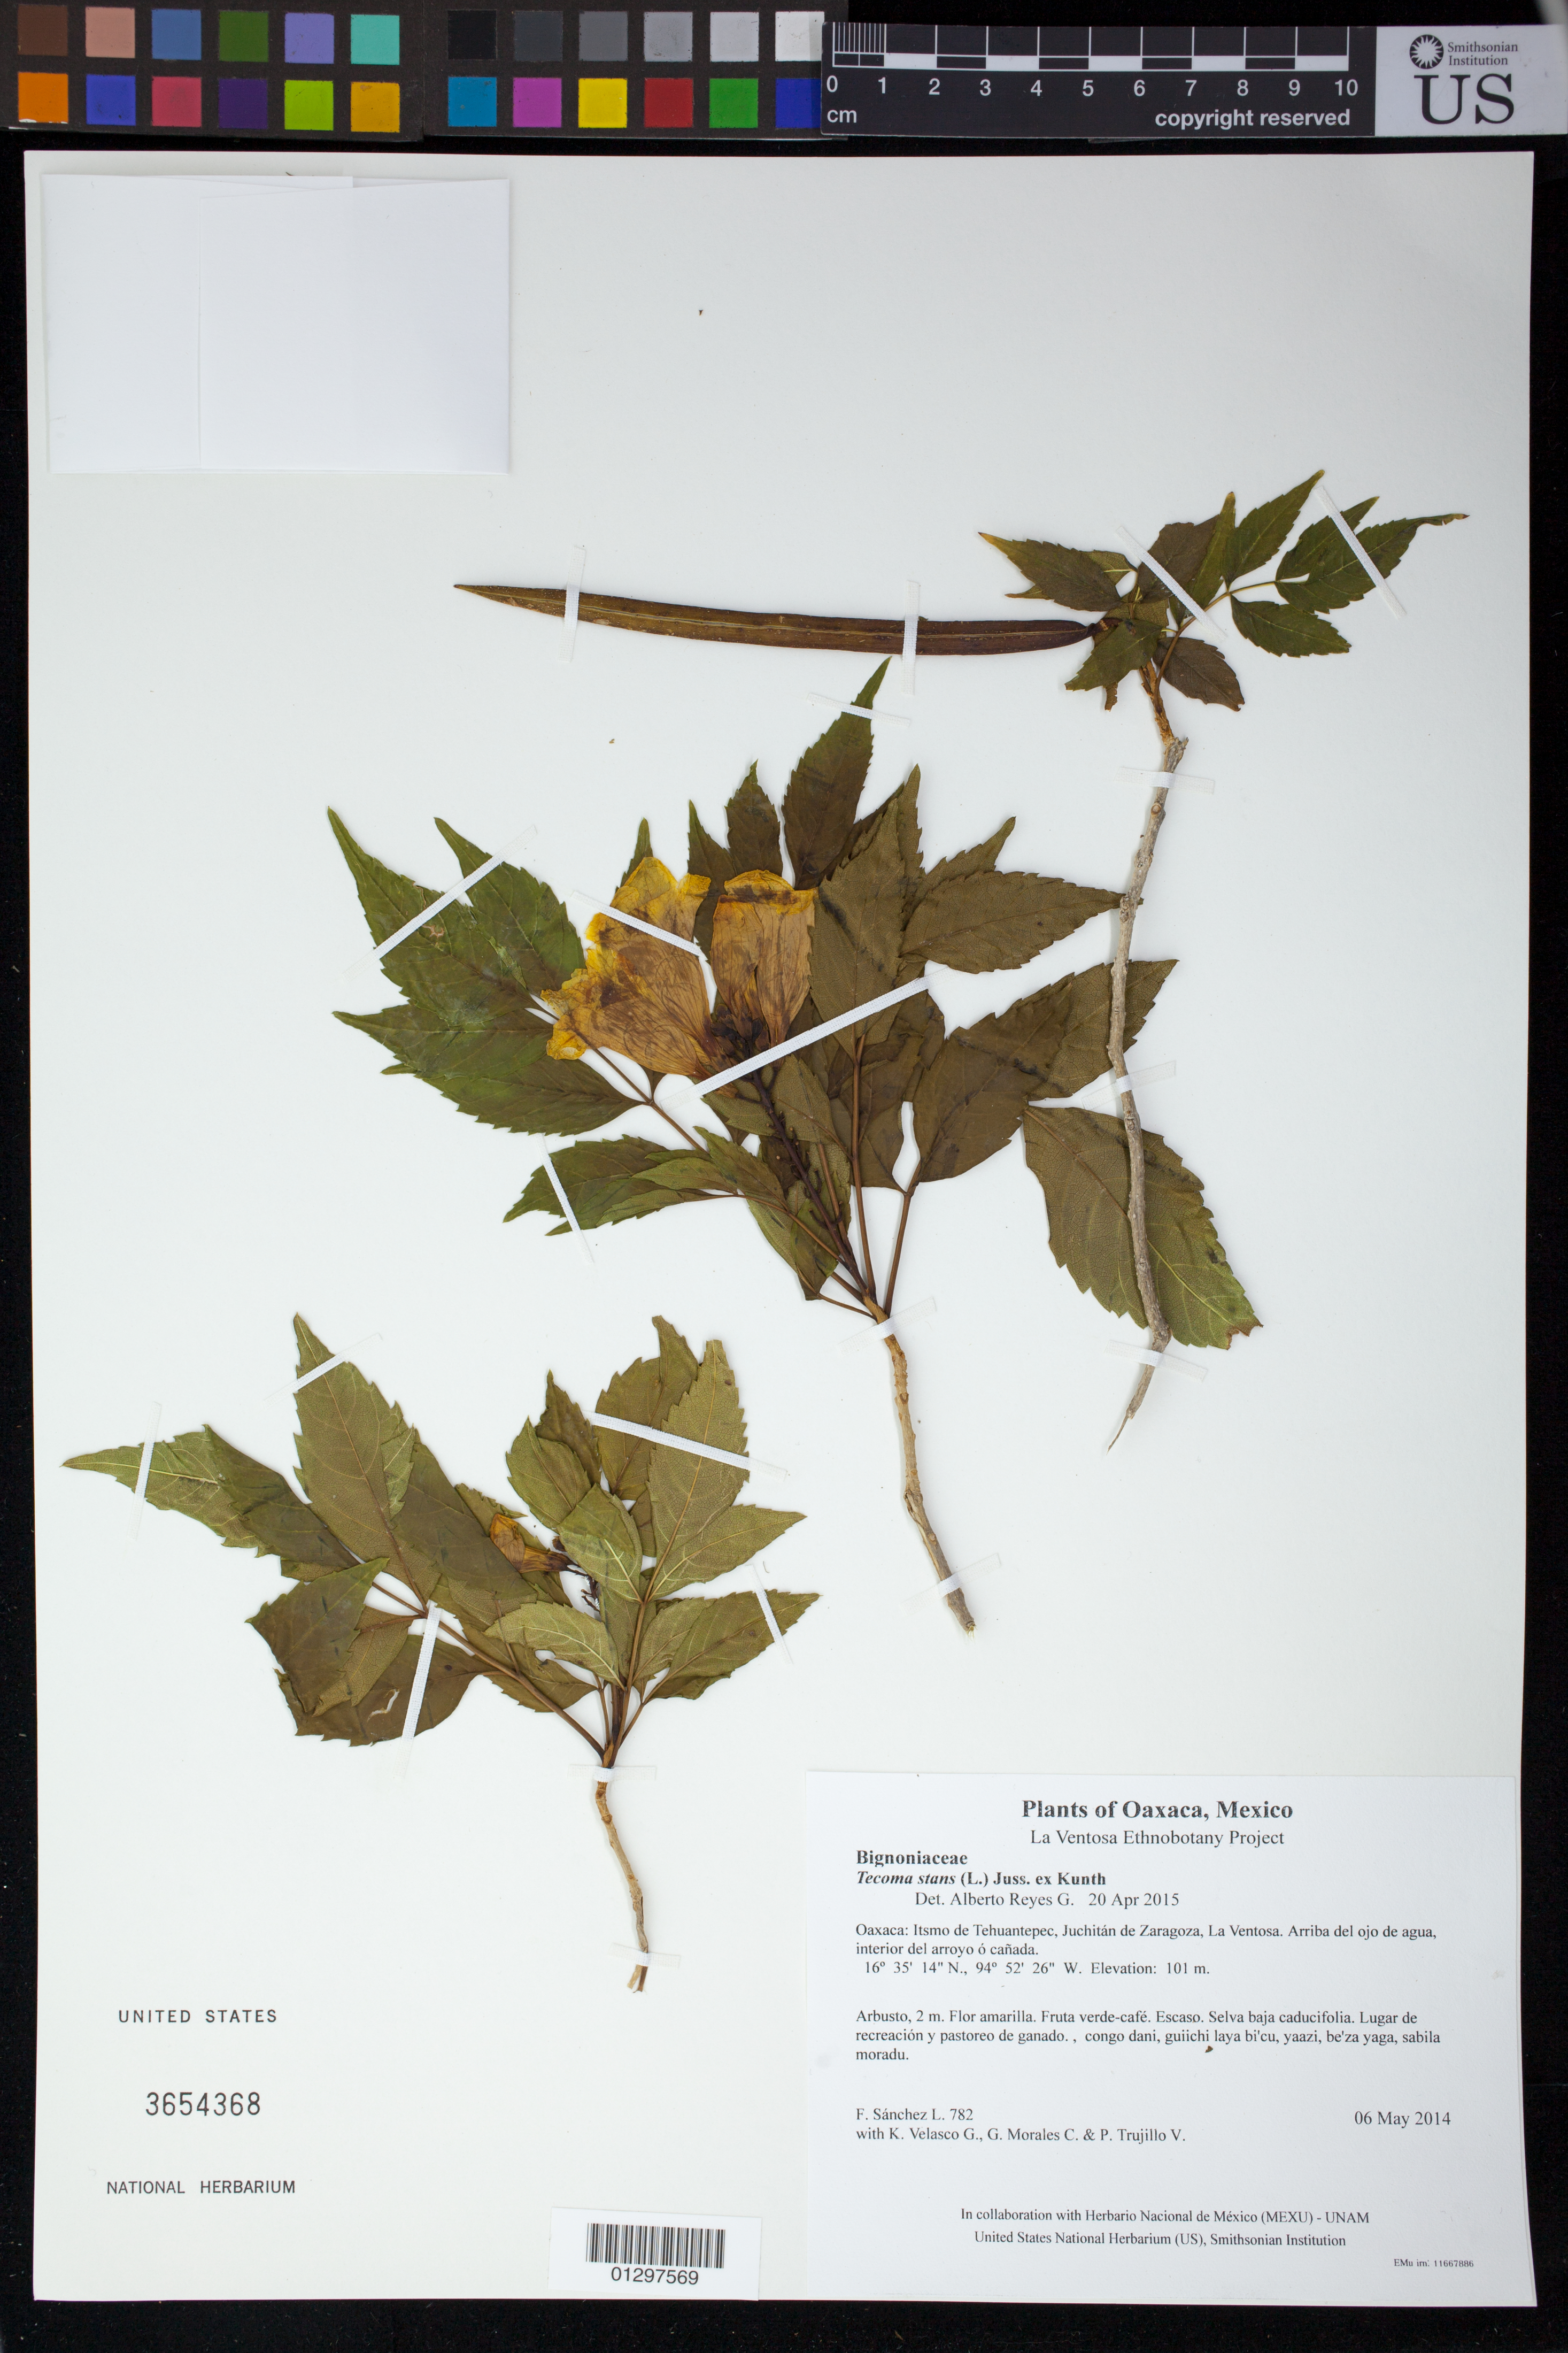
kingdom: Plantae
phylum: Tracheophyta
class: Magnoliopsida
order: Lamiales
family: Bignoniaceae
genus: Tecoma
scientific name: Tecoma stans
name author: (L.) Juss. ex Kunth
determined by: Reyes García, A.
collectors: F. Sánchez L., K. Velasco G., G. Morales C. & P. Trujillo V.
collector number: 782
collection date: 2014-05-06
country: Mexico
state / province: Oaxaca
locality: Itsmo de Tehuantepec, Juchitán de Zaragoza, La Ventosa. Arriba del ojo de agua, interior del arroyo ó cañada.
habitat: Selva baja caducifolia. Lugar de recreación y pastoreo de ganado.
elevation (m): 101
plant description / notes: MEXU, US; Yaga bandaga. 2 m. Guie' naguchi. Cuaananaxhi naga'-namuu. Huaxie'.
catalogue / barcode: US 3654368